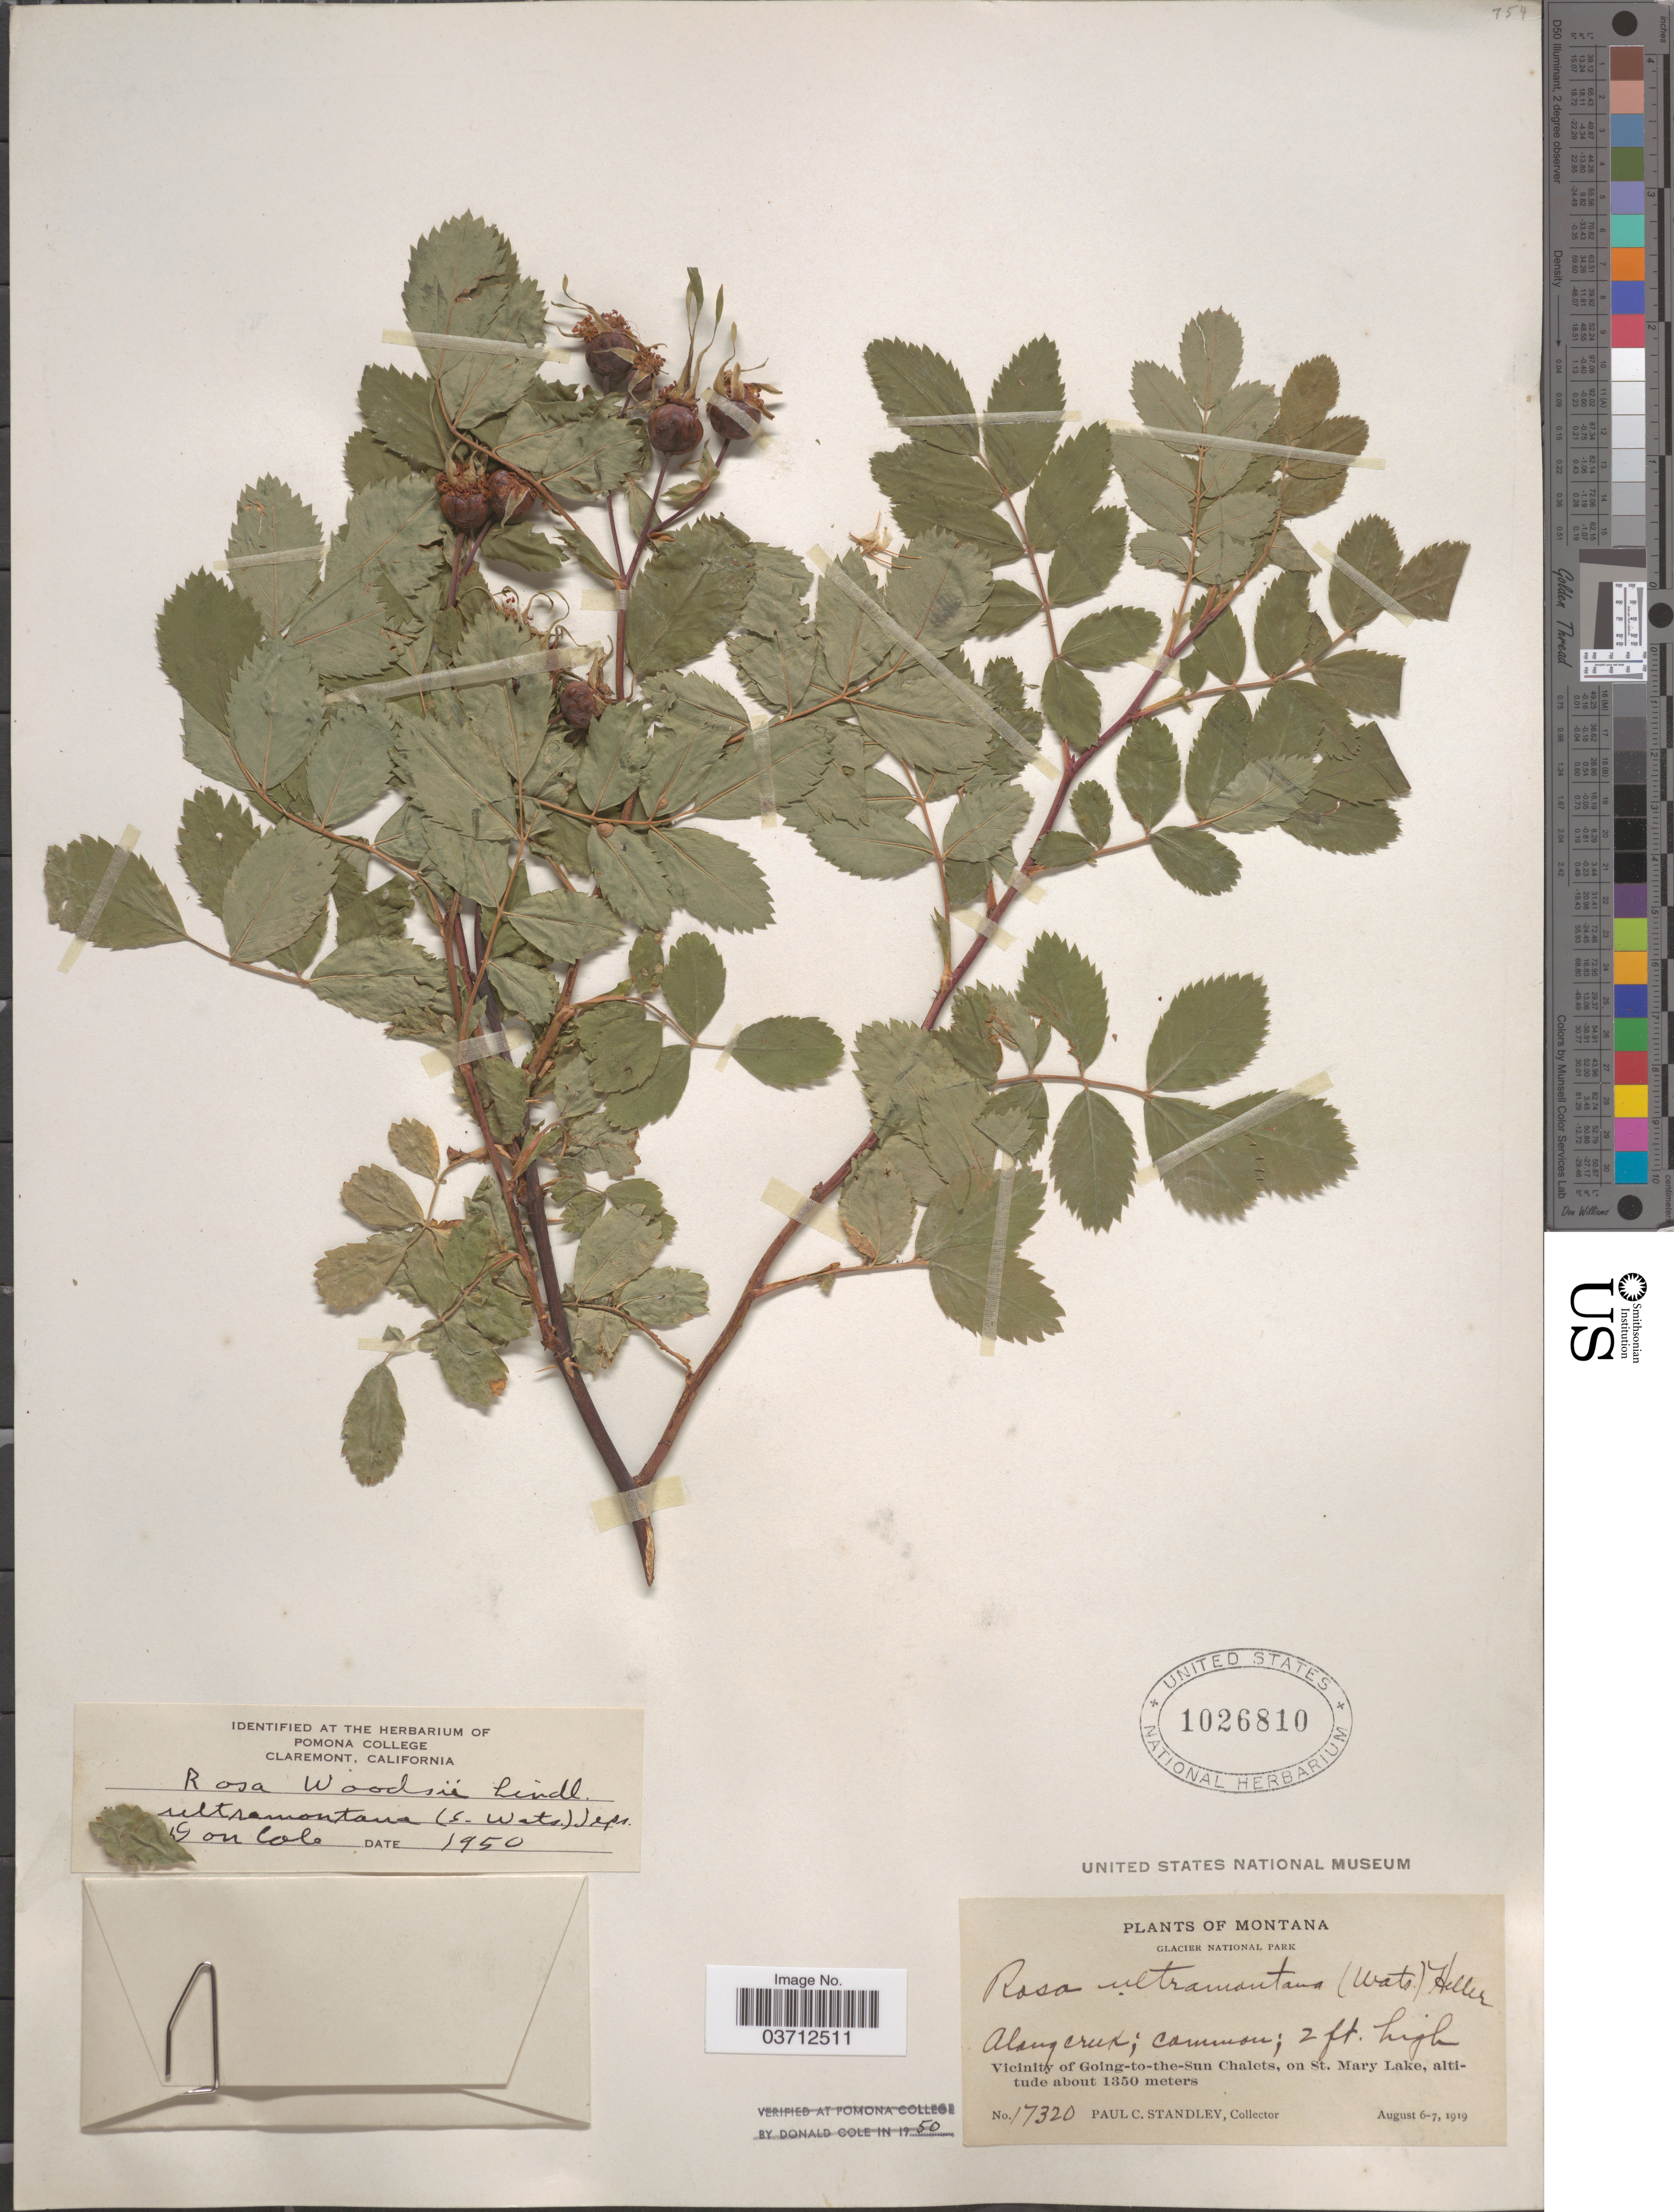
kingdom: Plantae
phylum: Tracheophyta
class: Magnoliopsida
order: Rosales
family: Rosaceae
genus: Rosa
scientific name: Rosa woodsii var. ultramontana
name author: Lindl.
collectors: P. C. Standley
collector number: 17320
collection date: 1919-08-06/1919-08-07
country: United States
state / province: Montana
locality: Glacier National Park. Along creek. Vicinity of Going-to-the-Sun Chalets, on St. Mary Lake.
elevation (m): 1350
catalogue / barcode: US 1026810